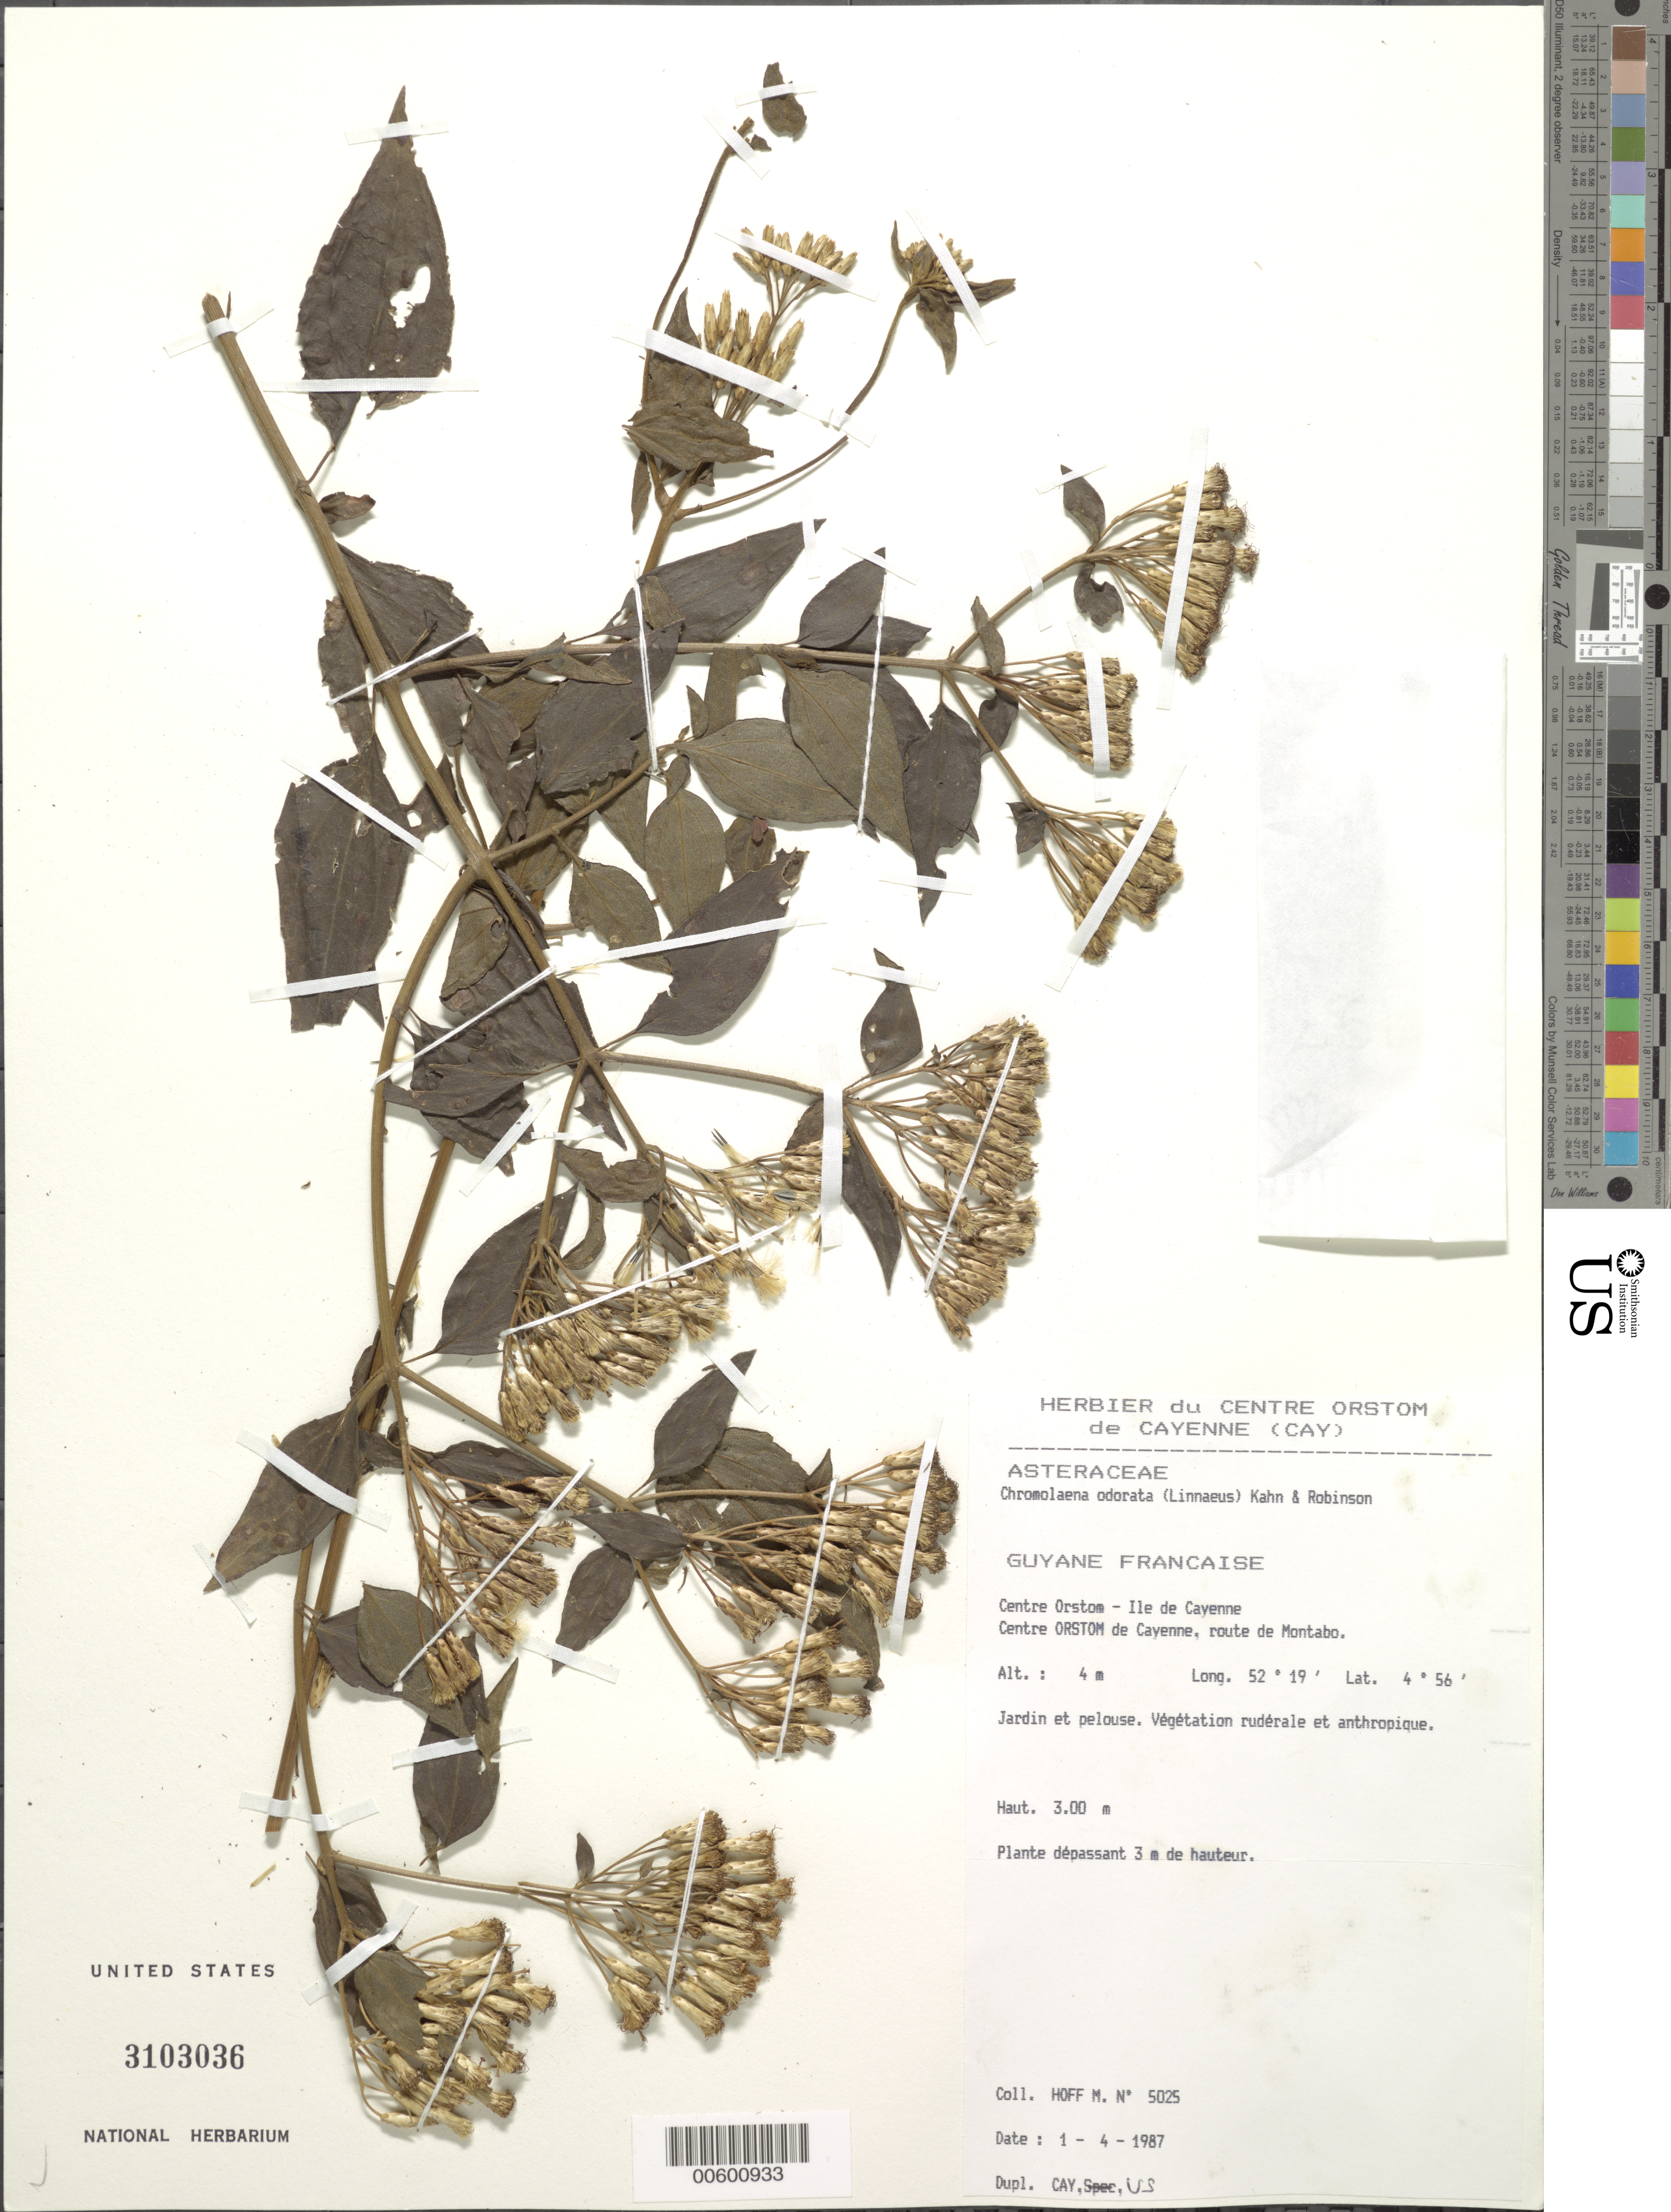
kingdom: Plantae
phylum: Tracheophyta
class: Magnoliopsida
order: Asterales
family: Asteraceae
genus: Chromolaena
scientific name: Chromolaena odorata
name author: (L.) R.M. King & H. Rob.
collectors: M. Hoff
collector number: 5025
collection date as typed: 1-Apr-87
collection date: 1987-04-01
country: French Guiana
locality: Ile de Cayenne, centre Ostrom de Cayenne, route de Montabo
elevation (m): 4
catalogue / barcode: US 3103036